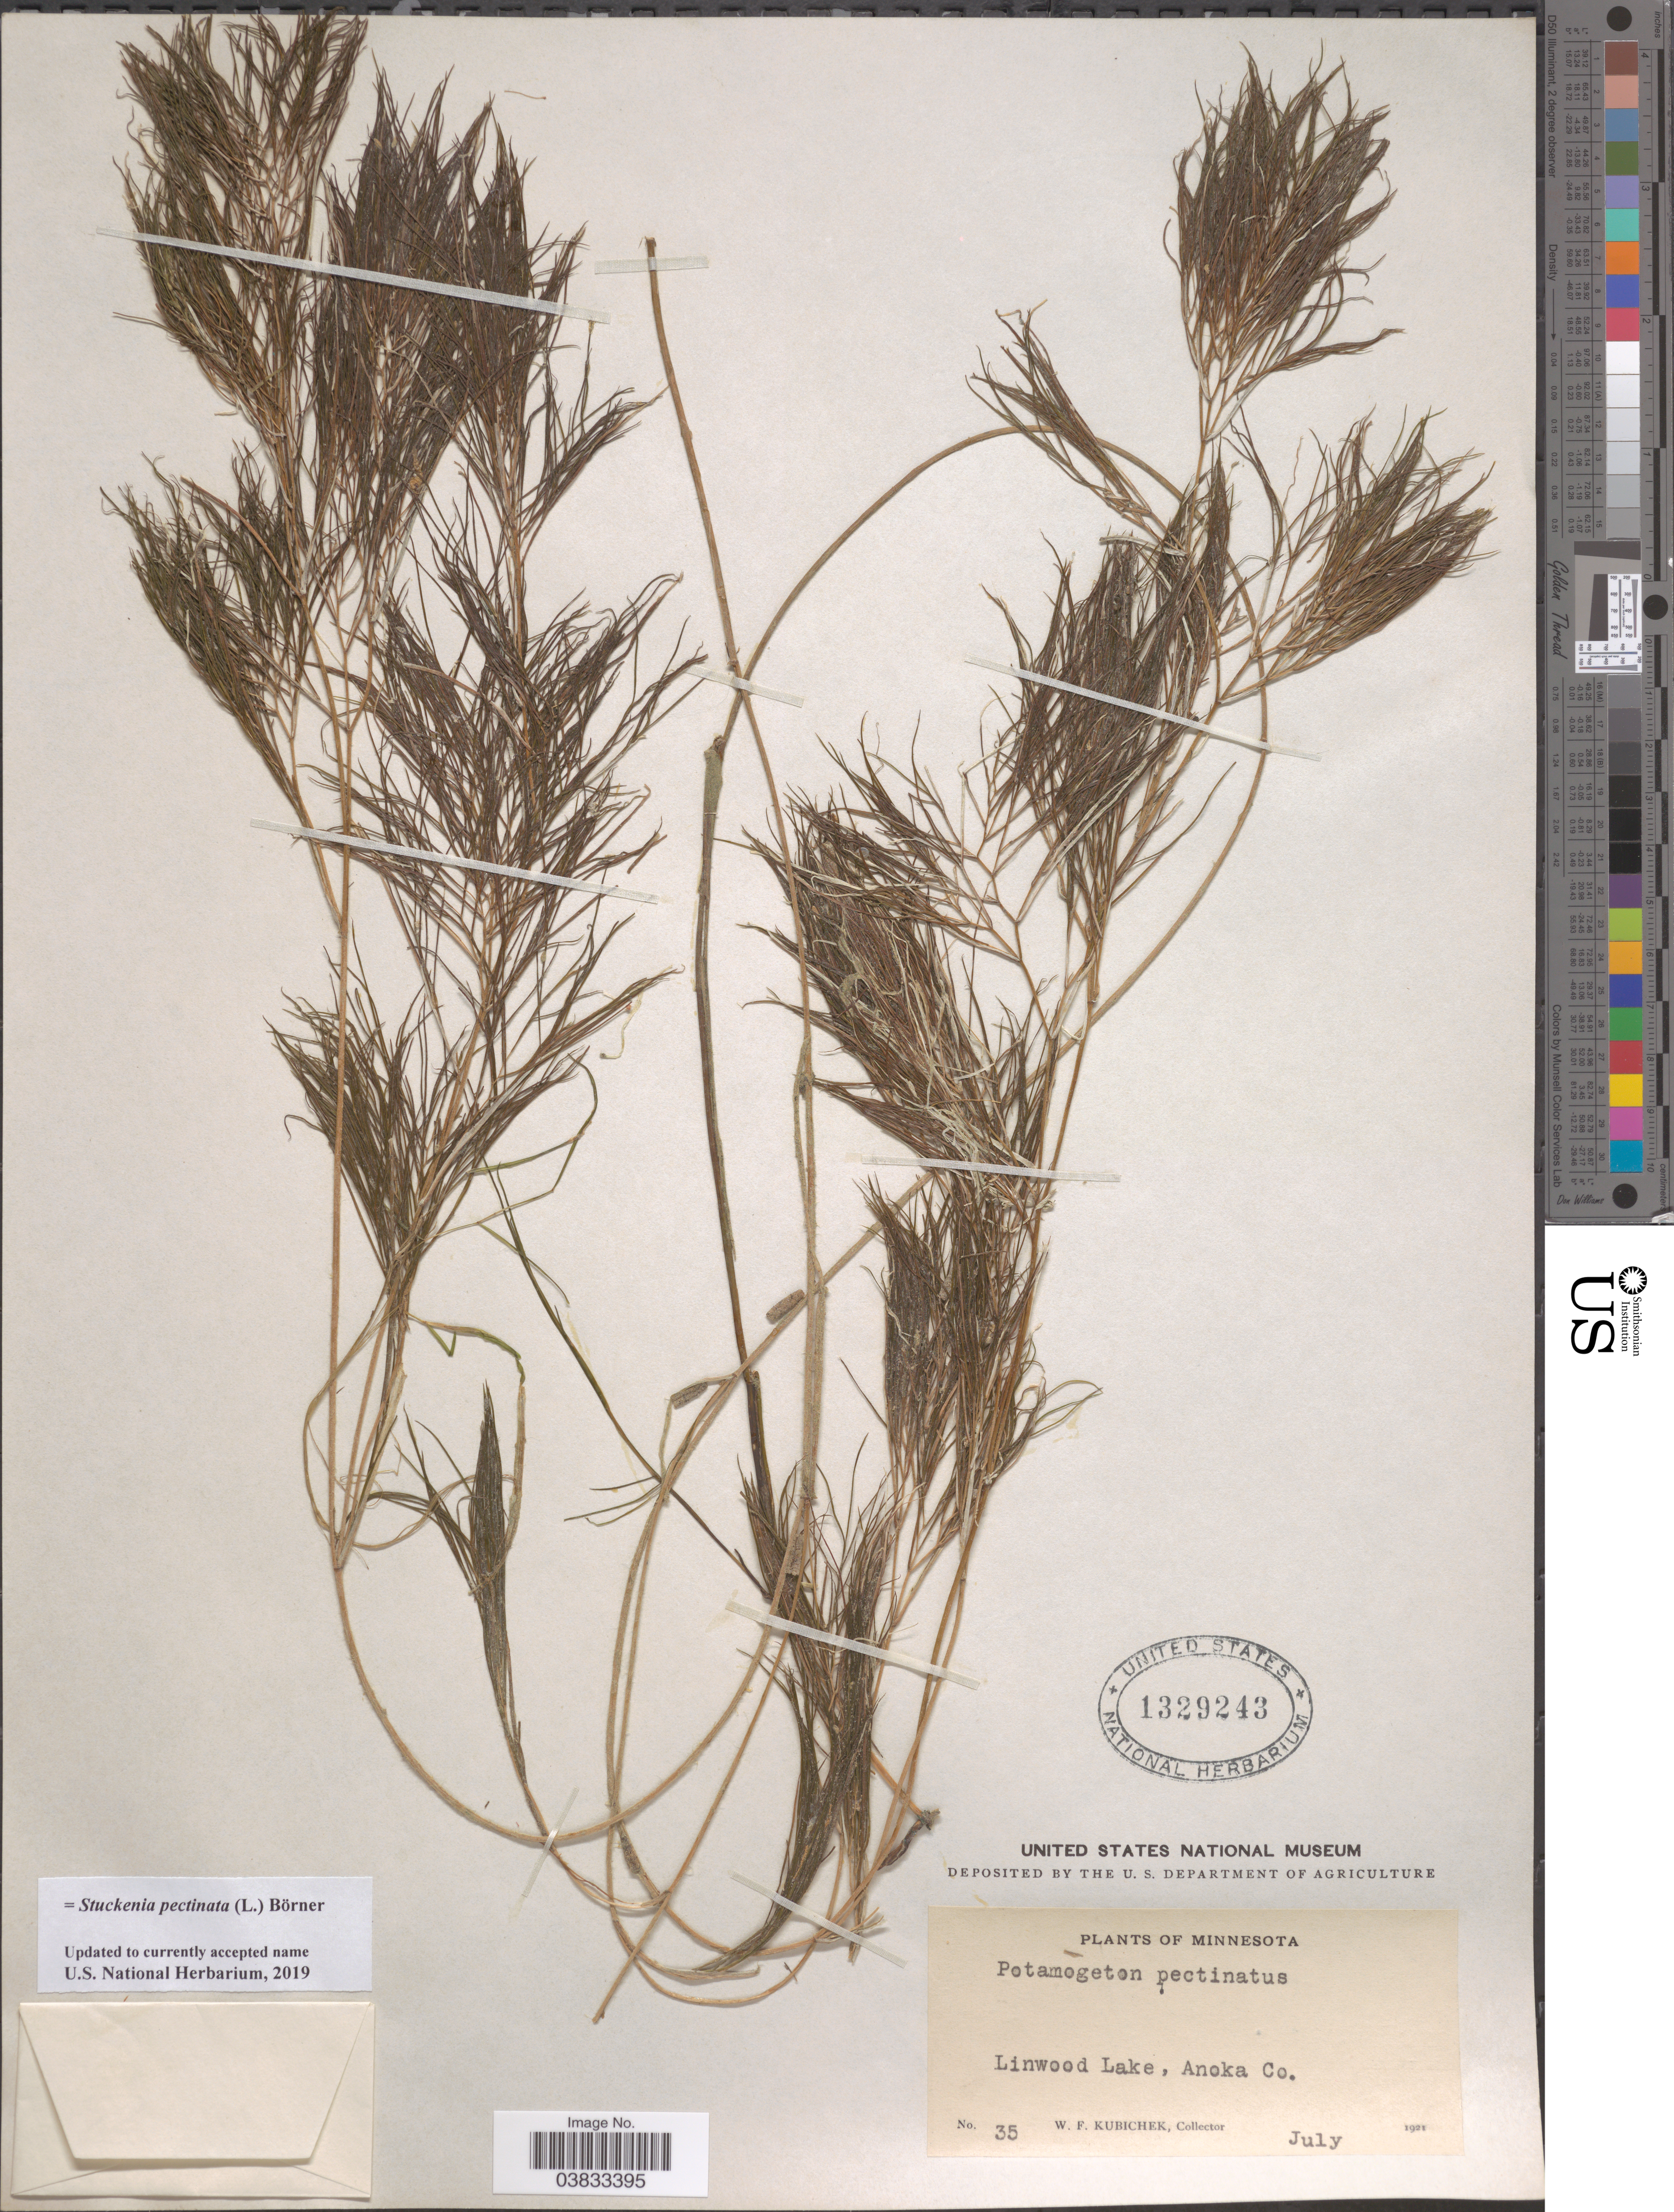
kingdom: Plantae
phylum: Tracheophyta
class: Liliopsida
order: Alismatales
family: Potamogetonaceae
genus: Stuckenia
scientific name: Stuckenia pectinata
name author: (L.) Börner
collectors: W. Kubichek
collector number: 35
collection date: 1921-07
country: United States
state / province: Minnesota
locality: Linwood Lake, Anoka Co.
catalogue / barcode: US 1329243